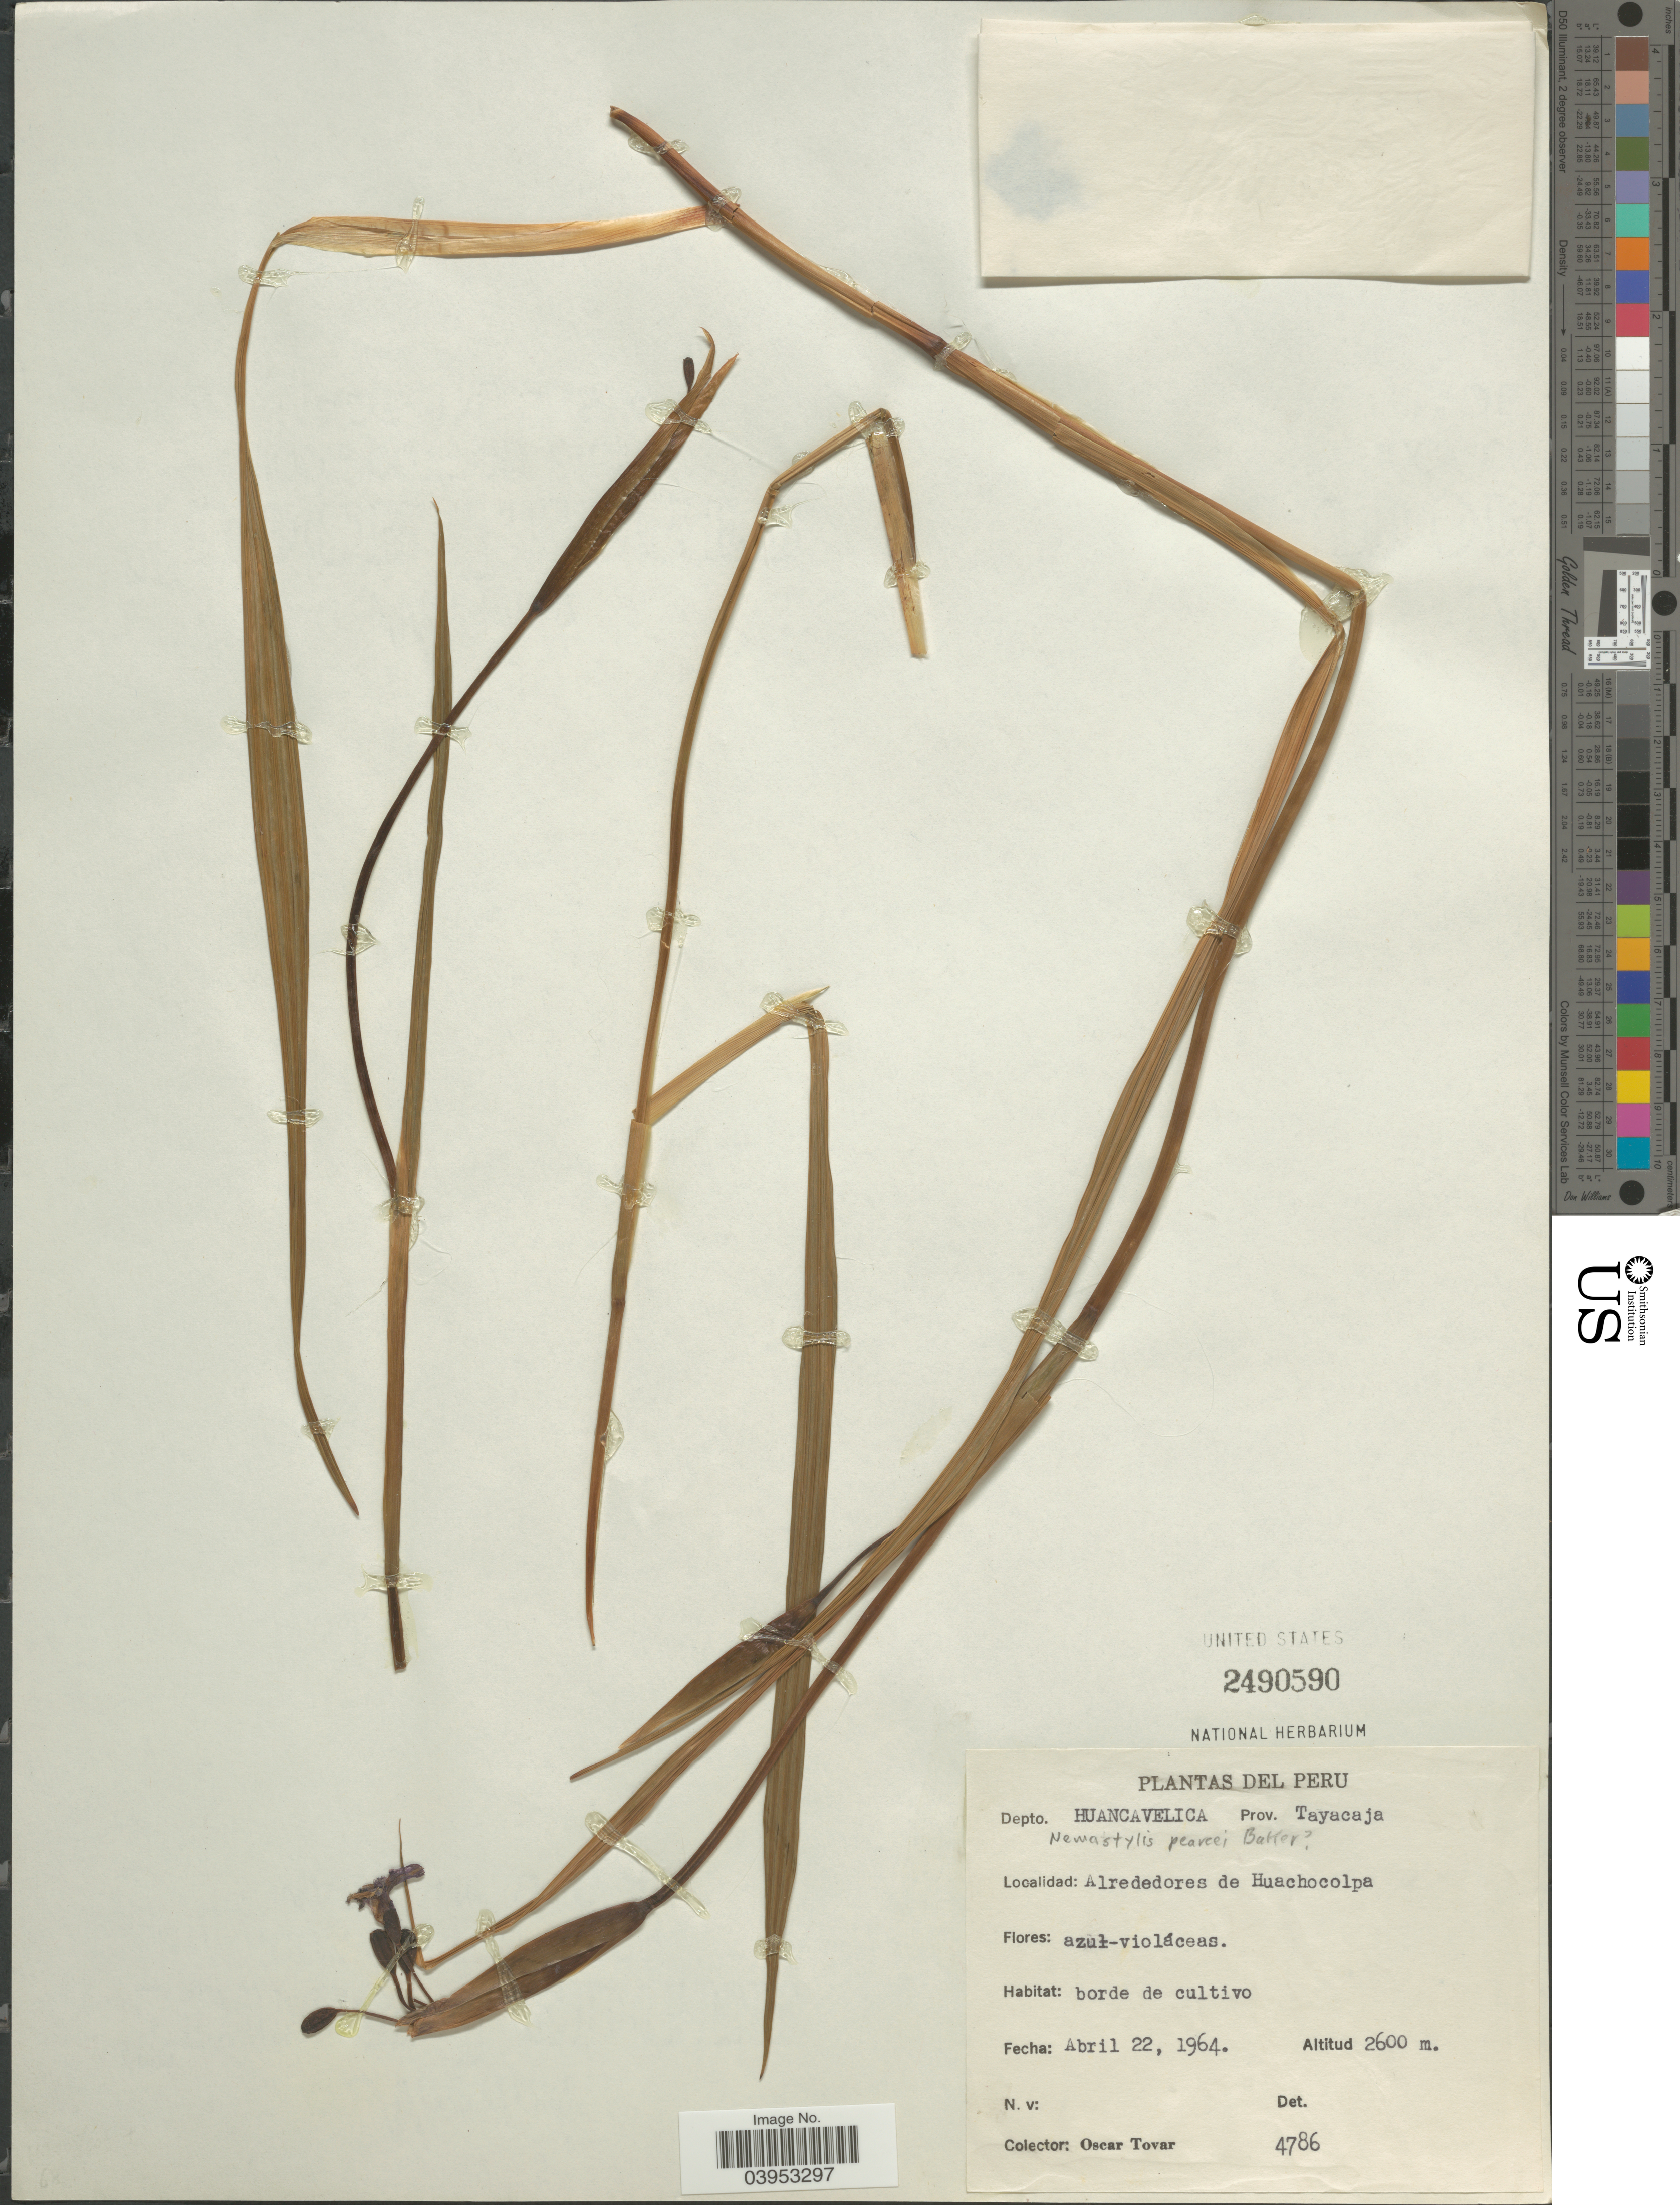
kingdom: Plantae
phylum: Tracheophyta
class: Liliopsida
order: Asparagales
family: Iridaceae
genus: Cypella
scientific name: Cypella sp.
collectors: Ó. Tovar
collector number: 4786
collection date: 1964-04-22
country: Peru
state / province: Huancavelica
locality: Depto. Huancavelica. Prov. Tayacaja. Alrededores de Huachocolpa.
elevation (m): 2600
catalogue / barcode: US 2490590